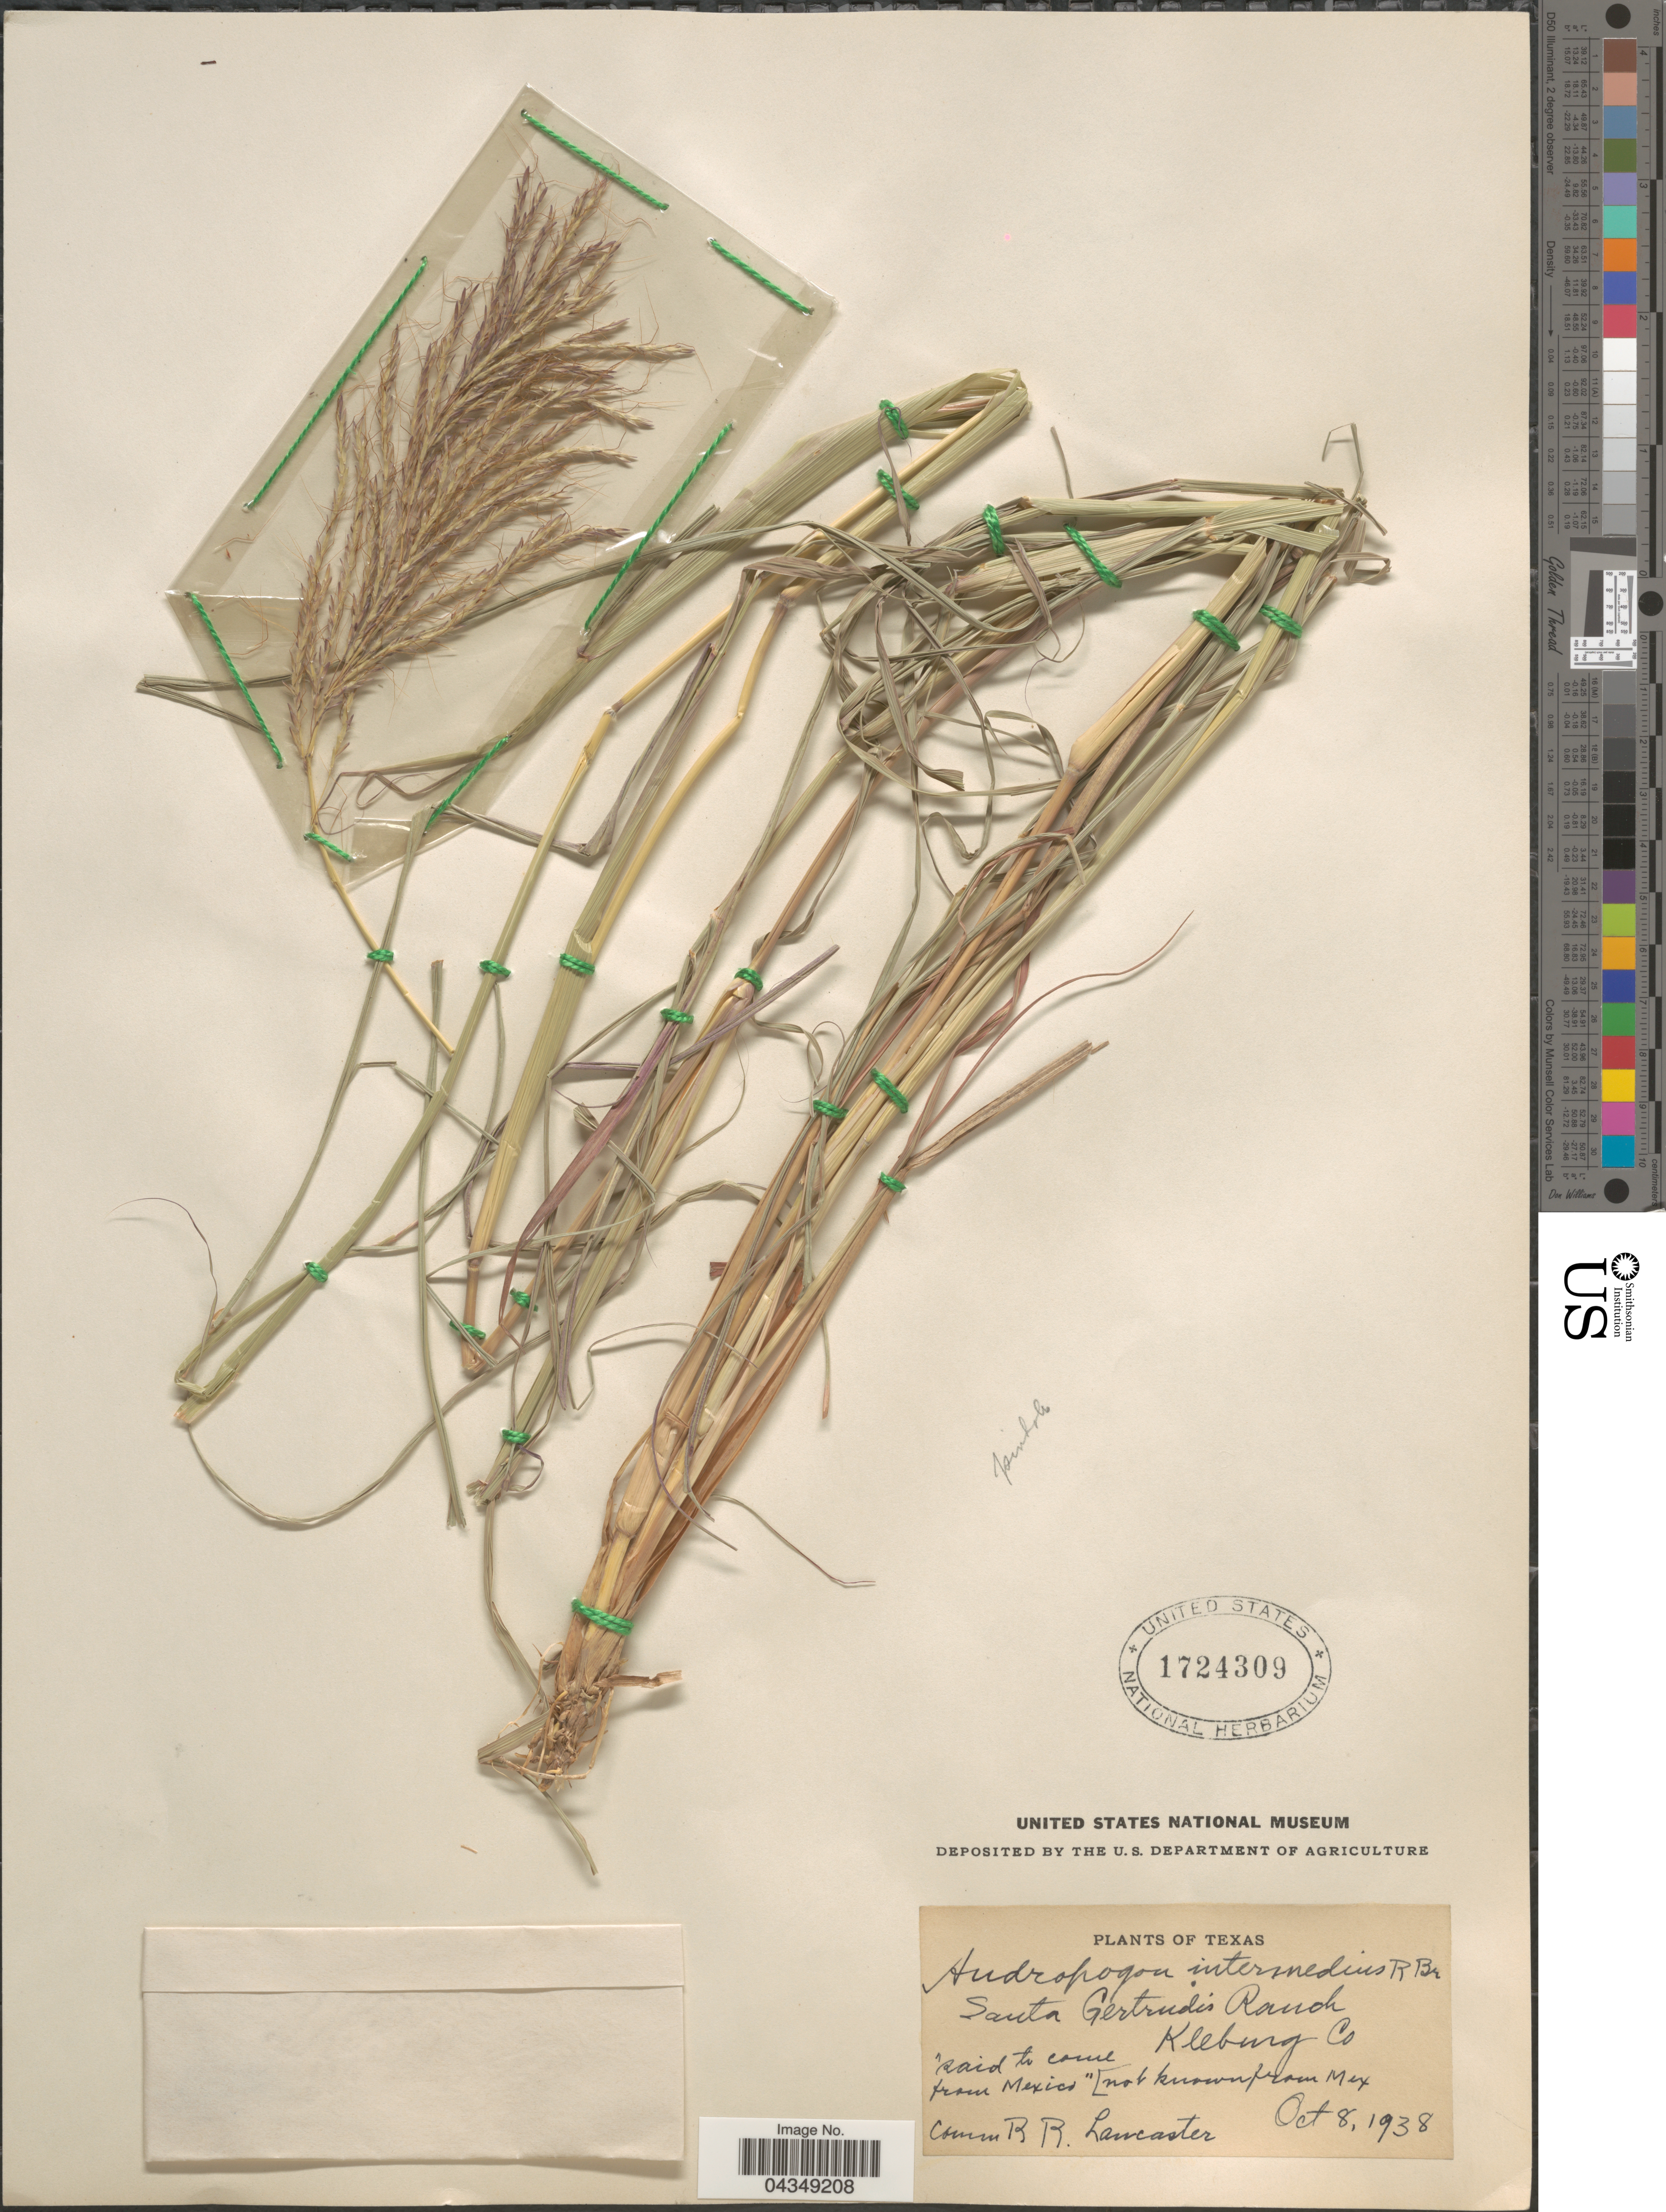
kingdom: Plantae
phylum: Tracheophyta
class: Liliopsida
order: Poales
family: Poaceae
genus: Bothriochloa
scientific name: Bothriochloa bladhii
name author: (Retz.) S.T. Blake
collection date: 1938-10-08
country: United States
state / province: Texas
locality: Santa Gertrudis Ranch. Kleburg Co.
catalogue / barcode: US 1724309